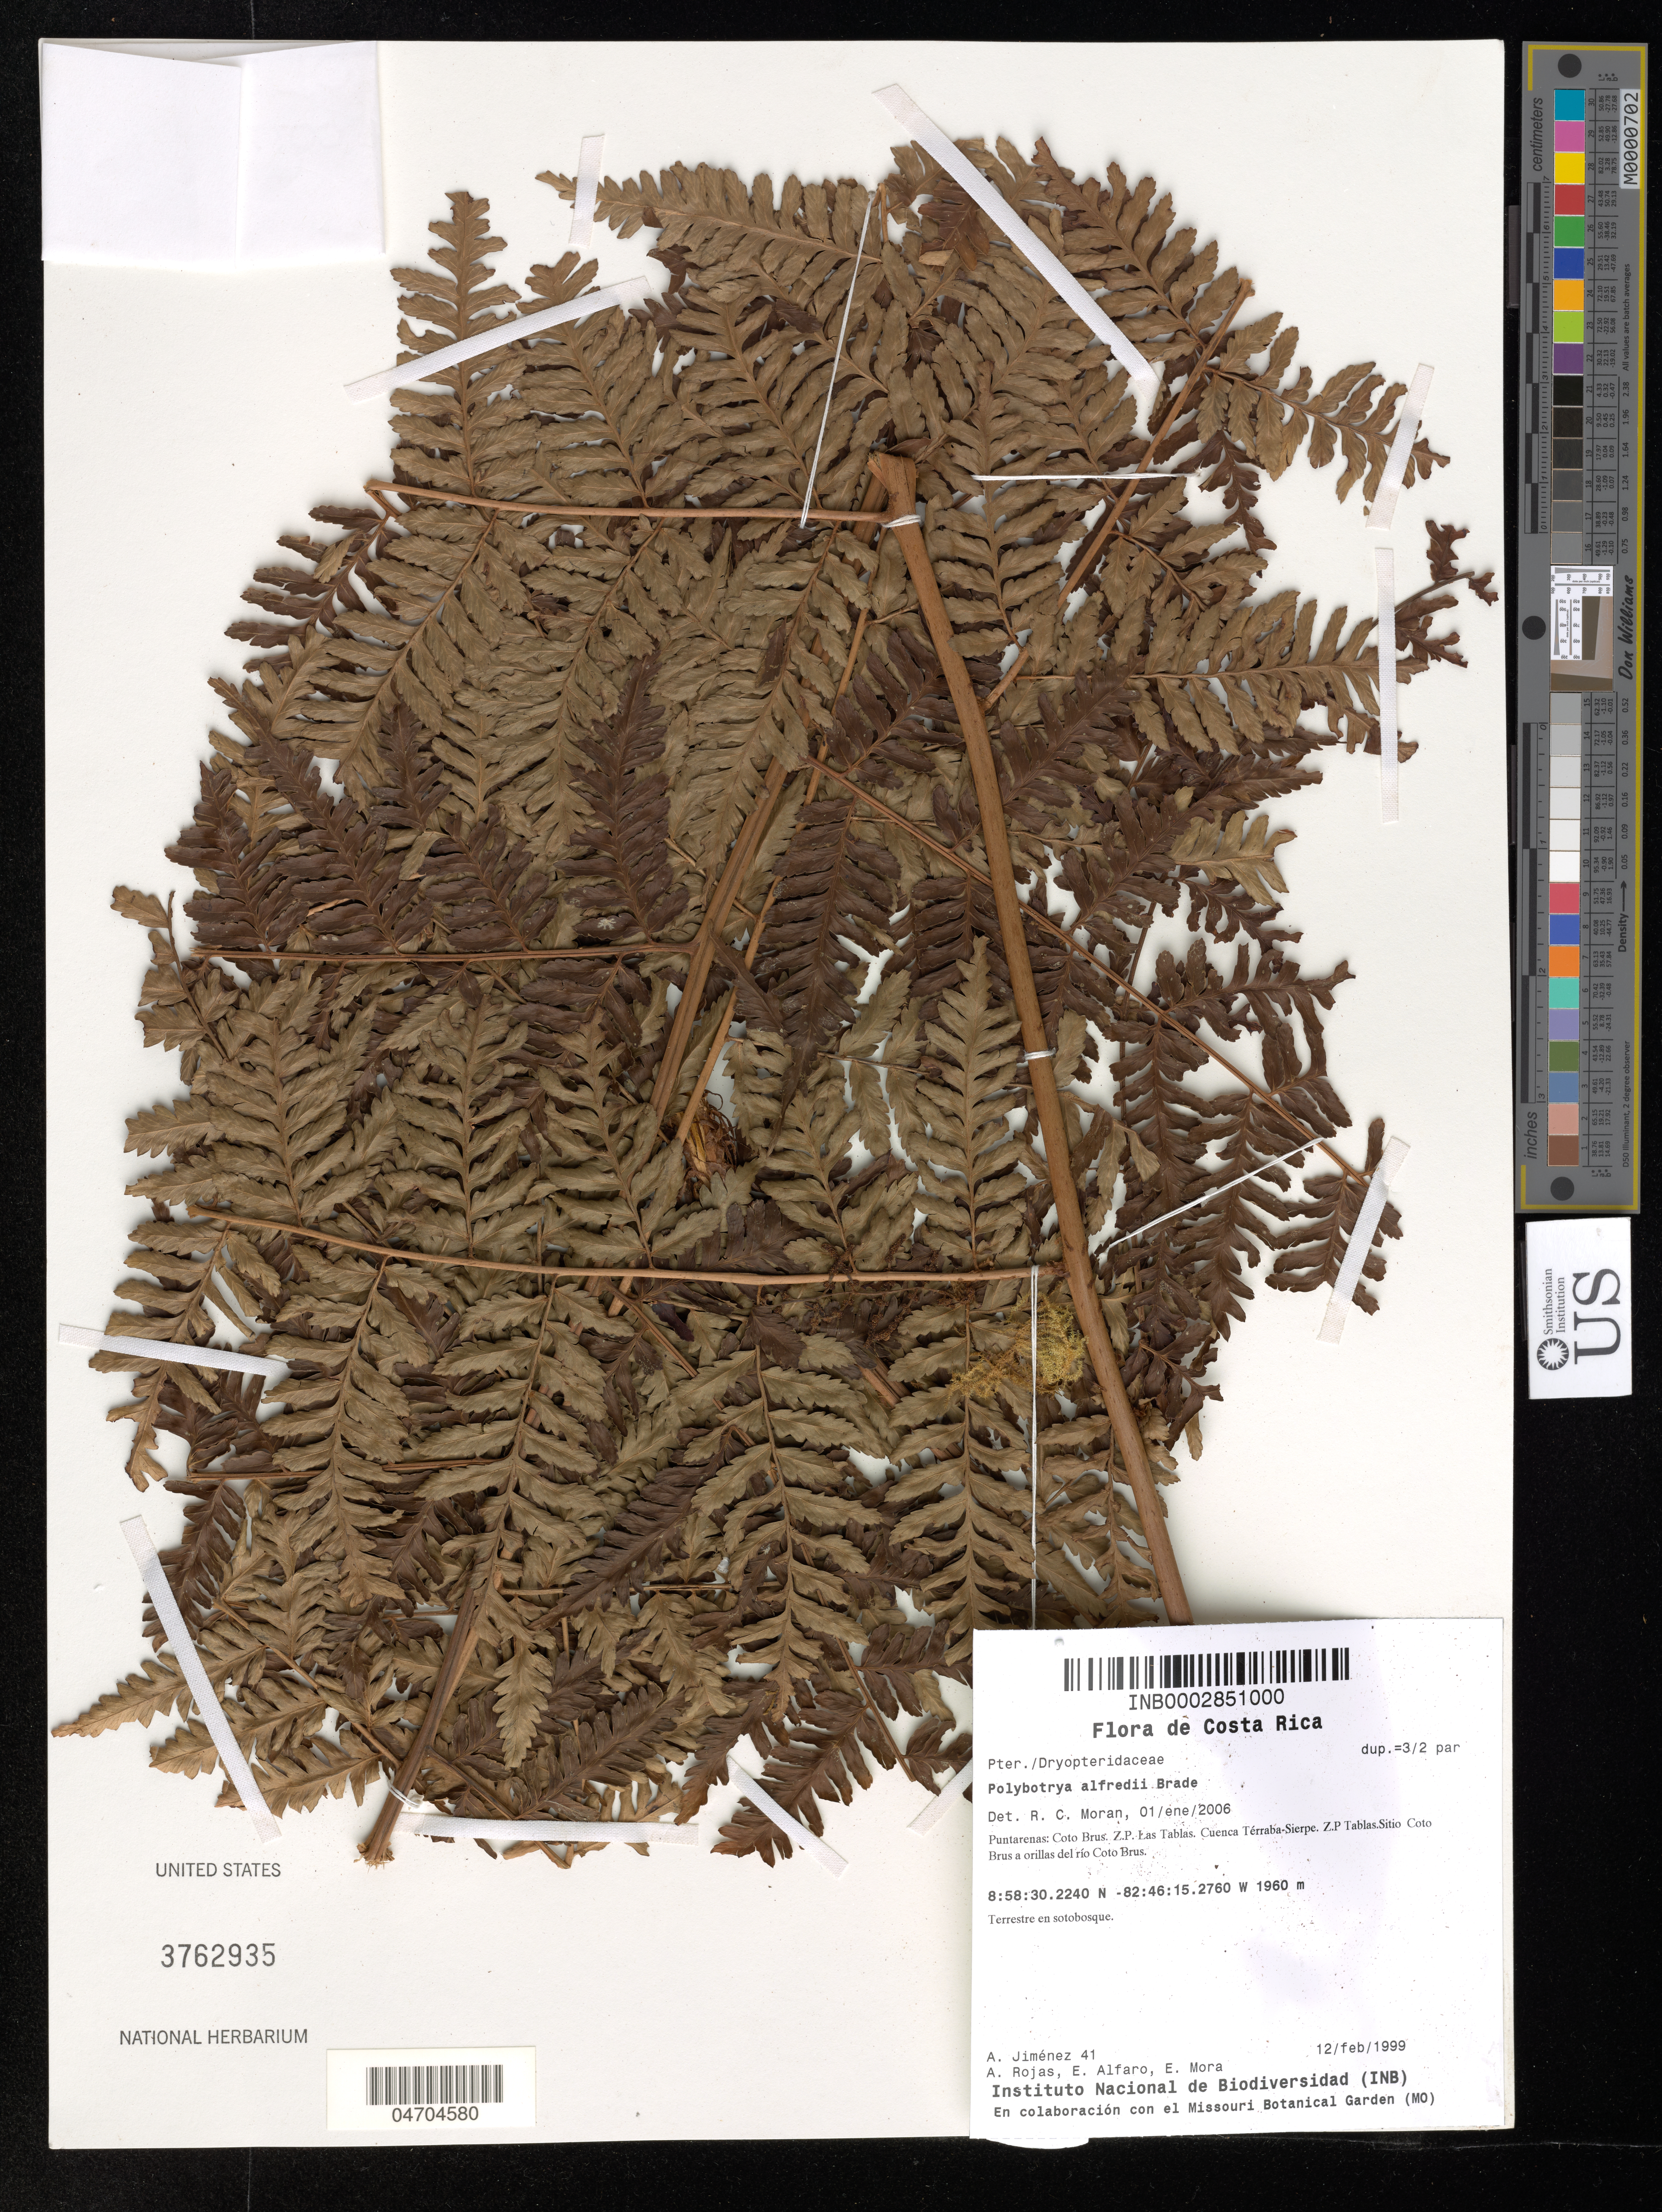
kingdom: Plantae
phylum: Tracheophyta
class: Polypodiopsida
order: Polypodiales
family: Dryopteridaceae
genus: Polybotrya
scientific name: Polybotrya alfredii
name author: Brade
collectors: A. Jiménez, A. Rojas, E. Alfaro & E. Mora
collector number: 41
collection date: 1999-02-12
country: Costa Rica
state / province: Puntarenas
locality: Coto Brus. Z. P. Las Tablas. Cuenca Térraba-Sierpe. Z. P. Tablas. Sitio Coto Brus a orillas del río Coto Brus.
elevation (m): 1960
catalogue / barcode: US 3762935